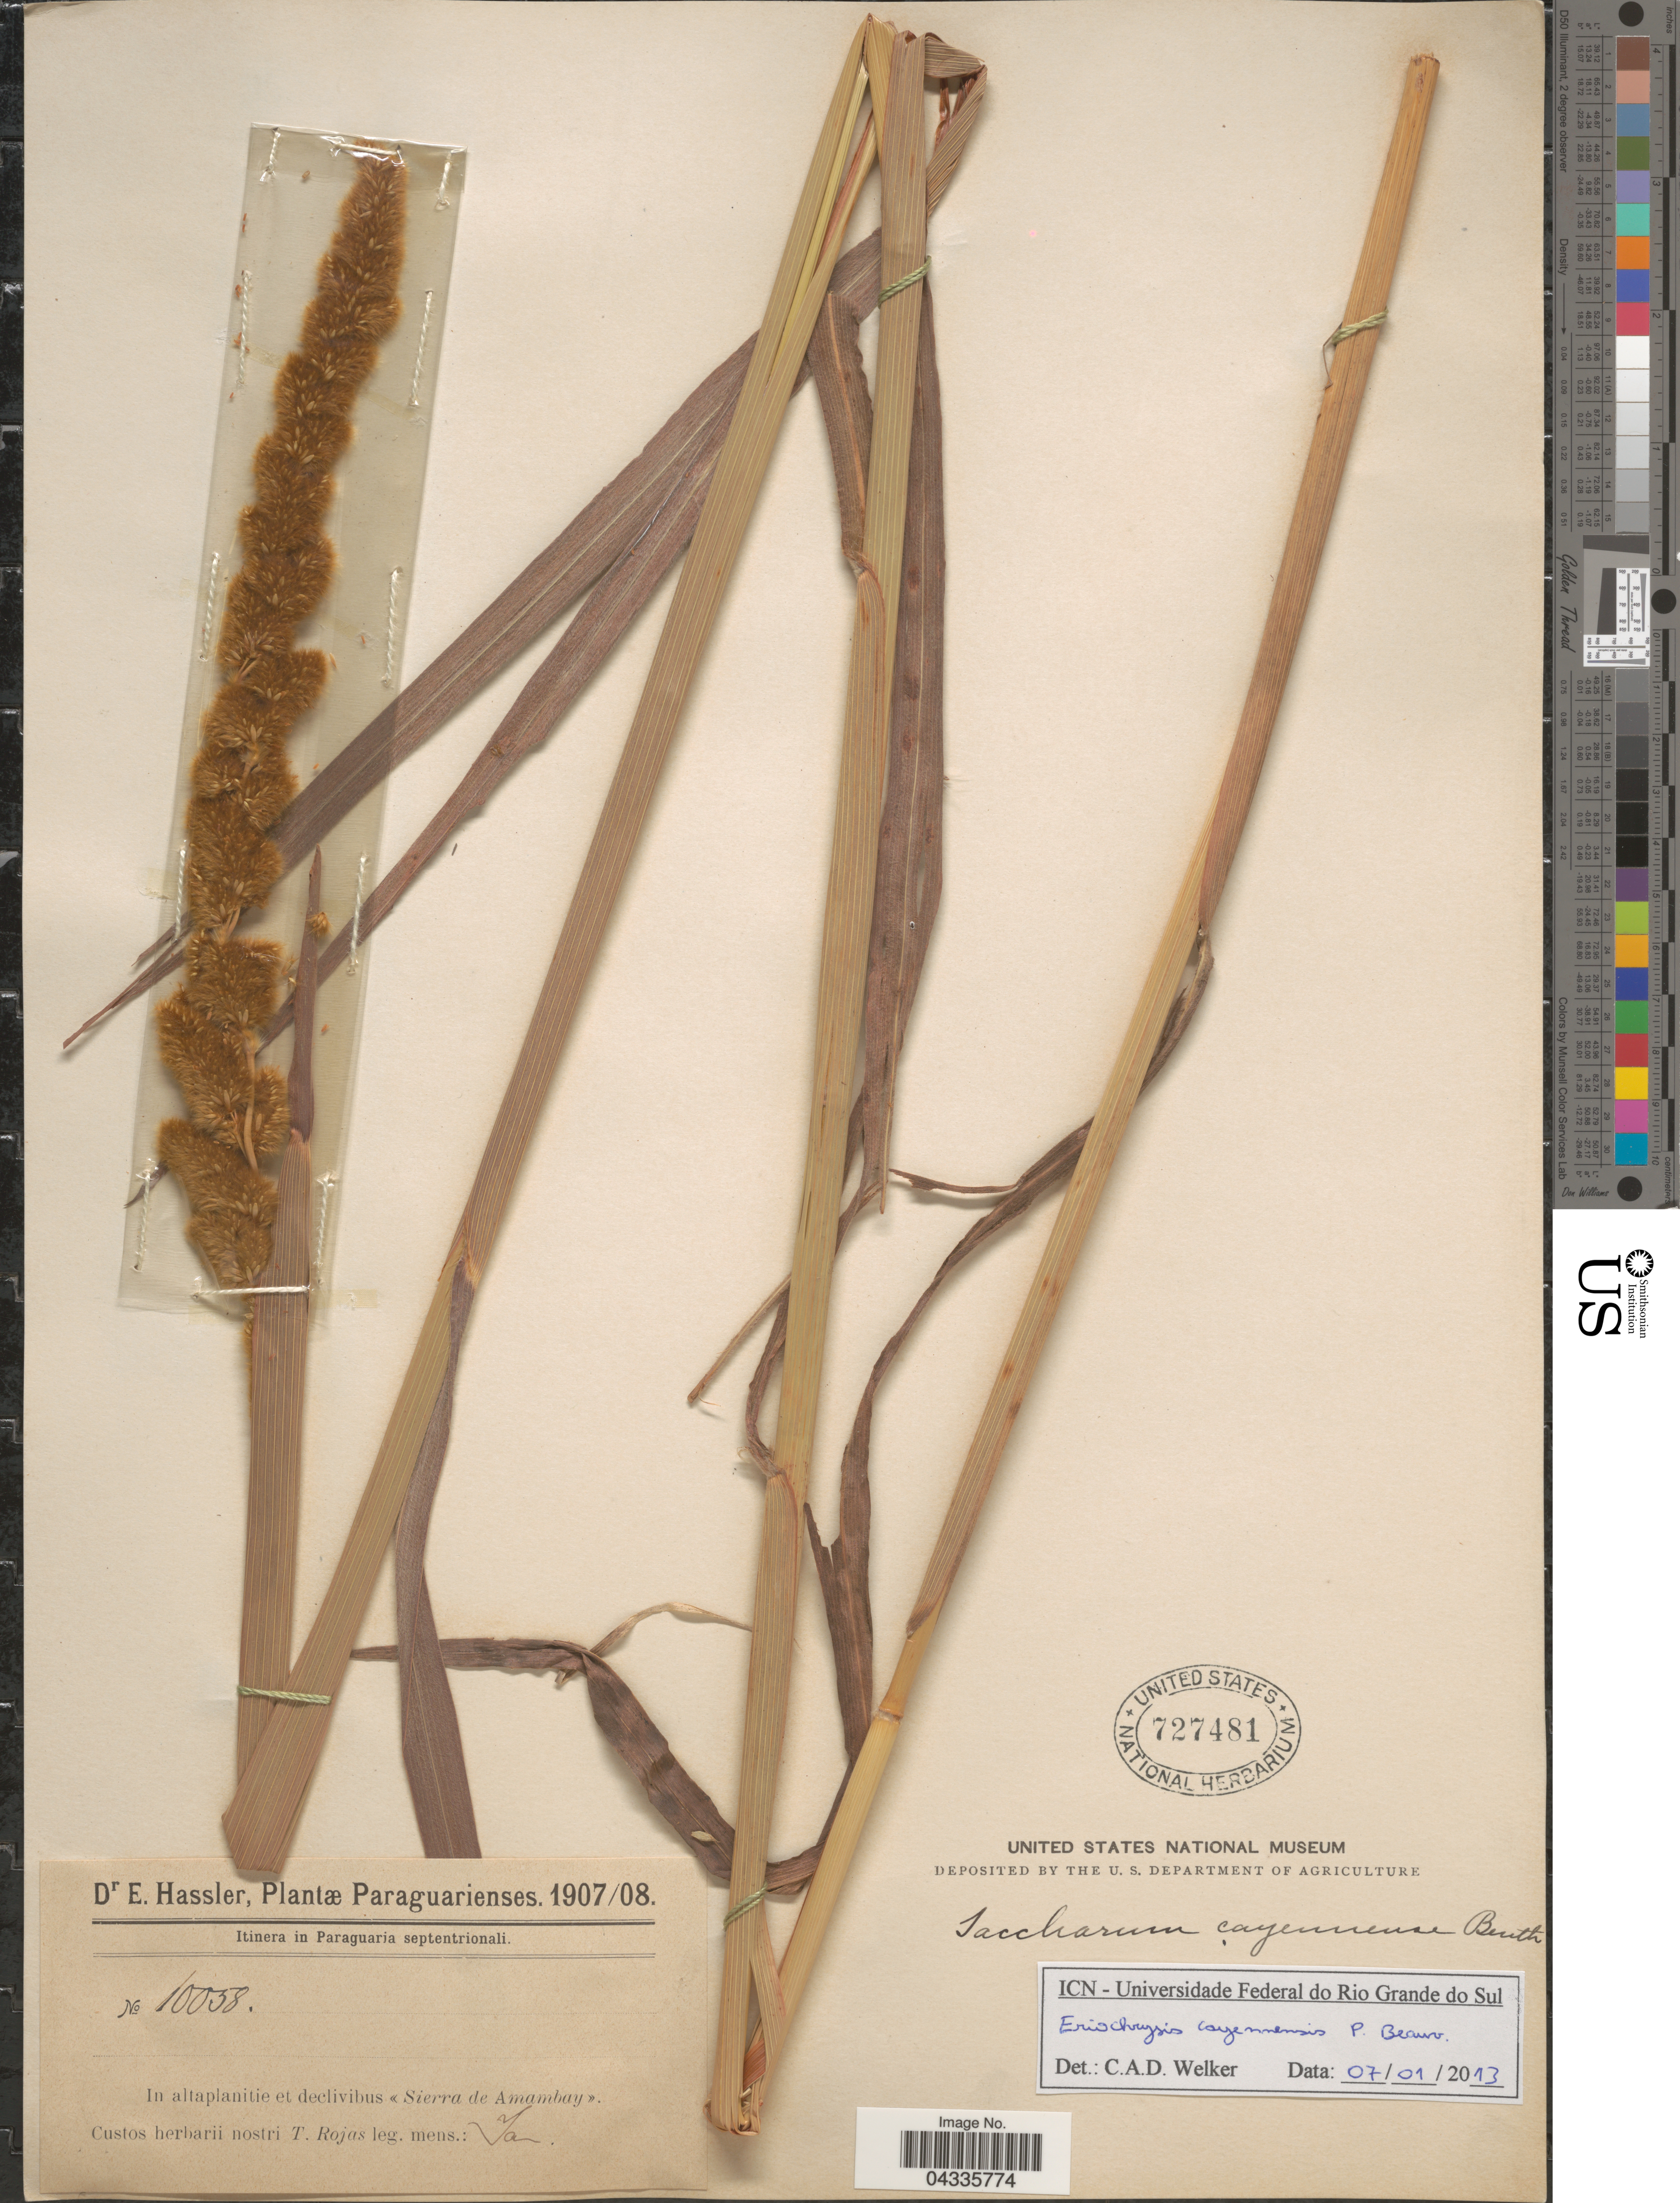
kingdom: Plantae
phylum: Tracheophyta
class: Liliopsida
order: Poales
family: Poaceae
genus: Eriochrysis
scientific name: Eriochrysis cayennensis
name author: P. Beauv.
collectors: T. Rojas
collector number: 10058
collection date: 1907-01/1908-01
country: Paraguay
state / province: Amambay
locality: Itinera in Paraguaria septentrionali. In altaplanitie et declivibus «Sierra de Amambay».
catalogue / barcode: US 727481